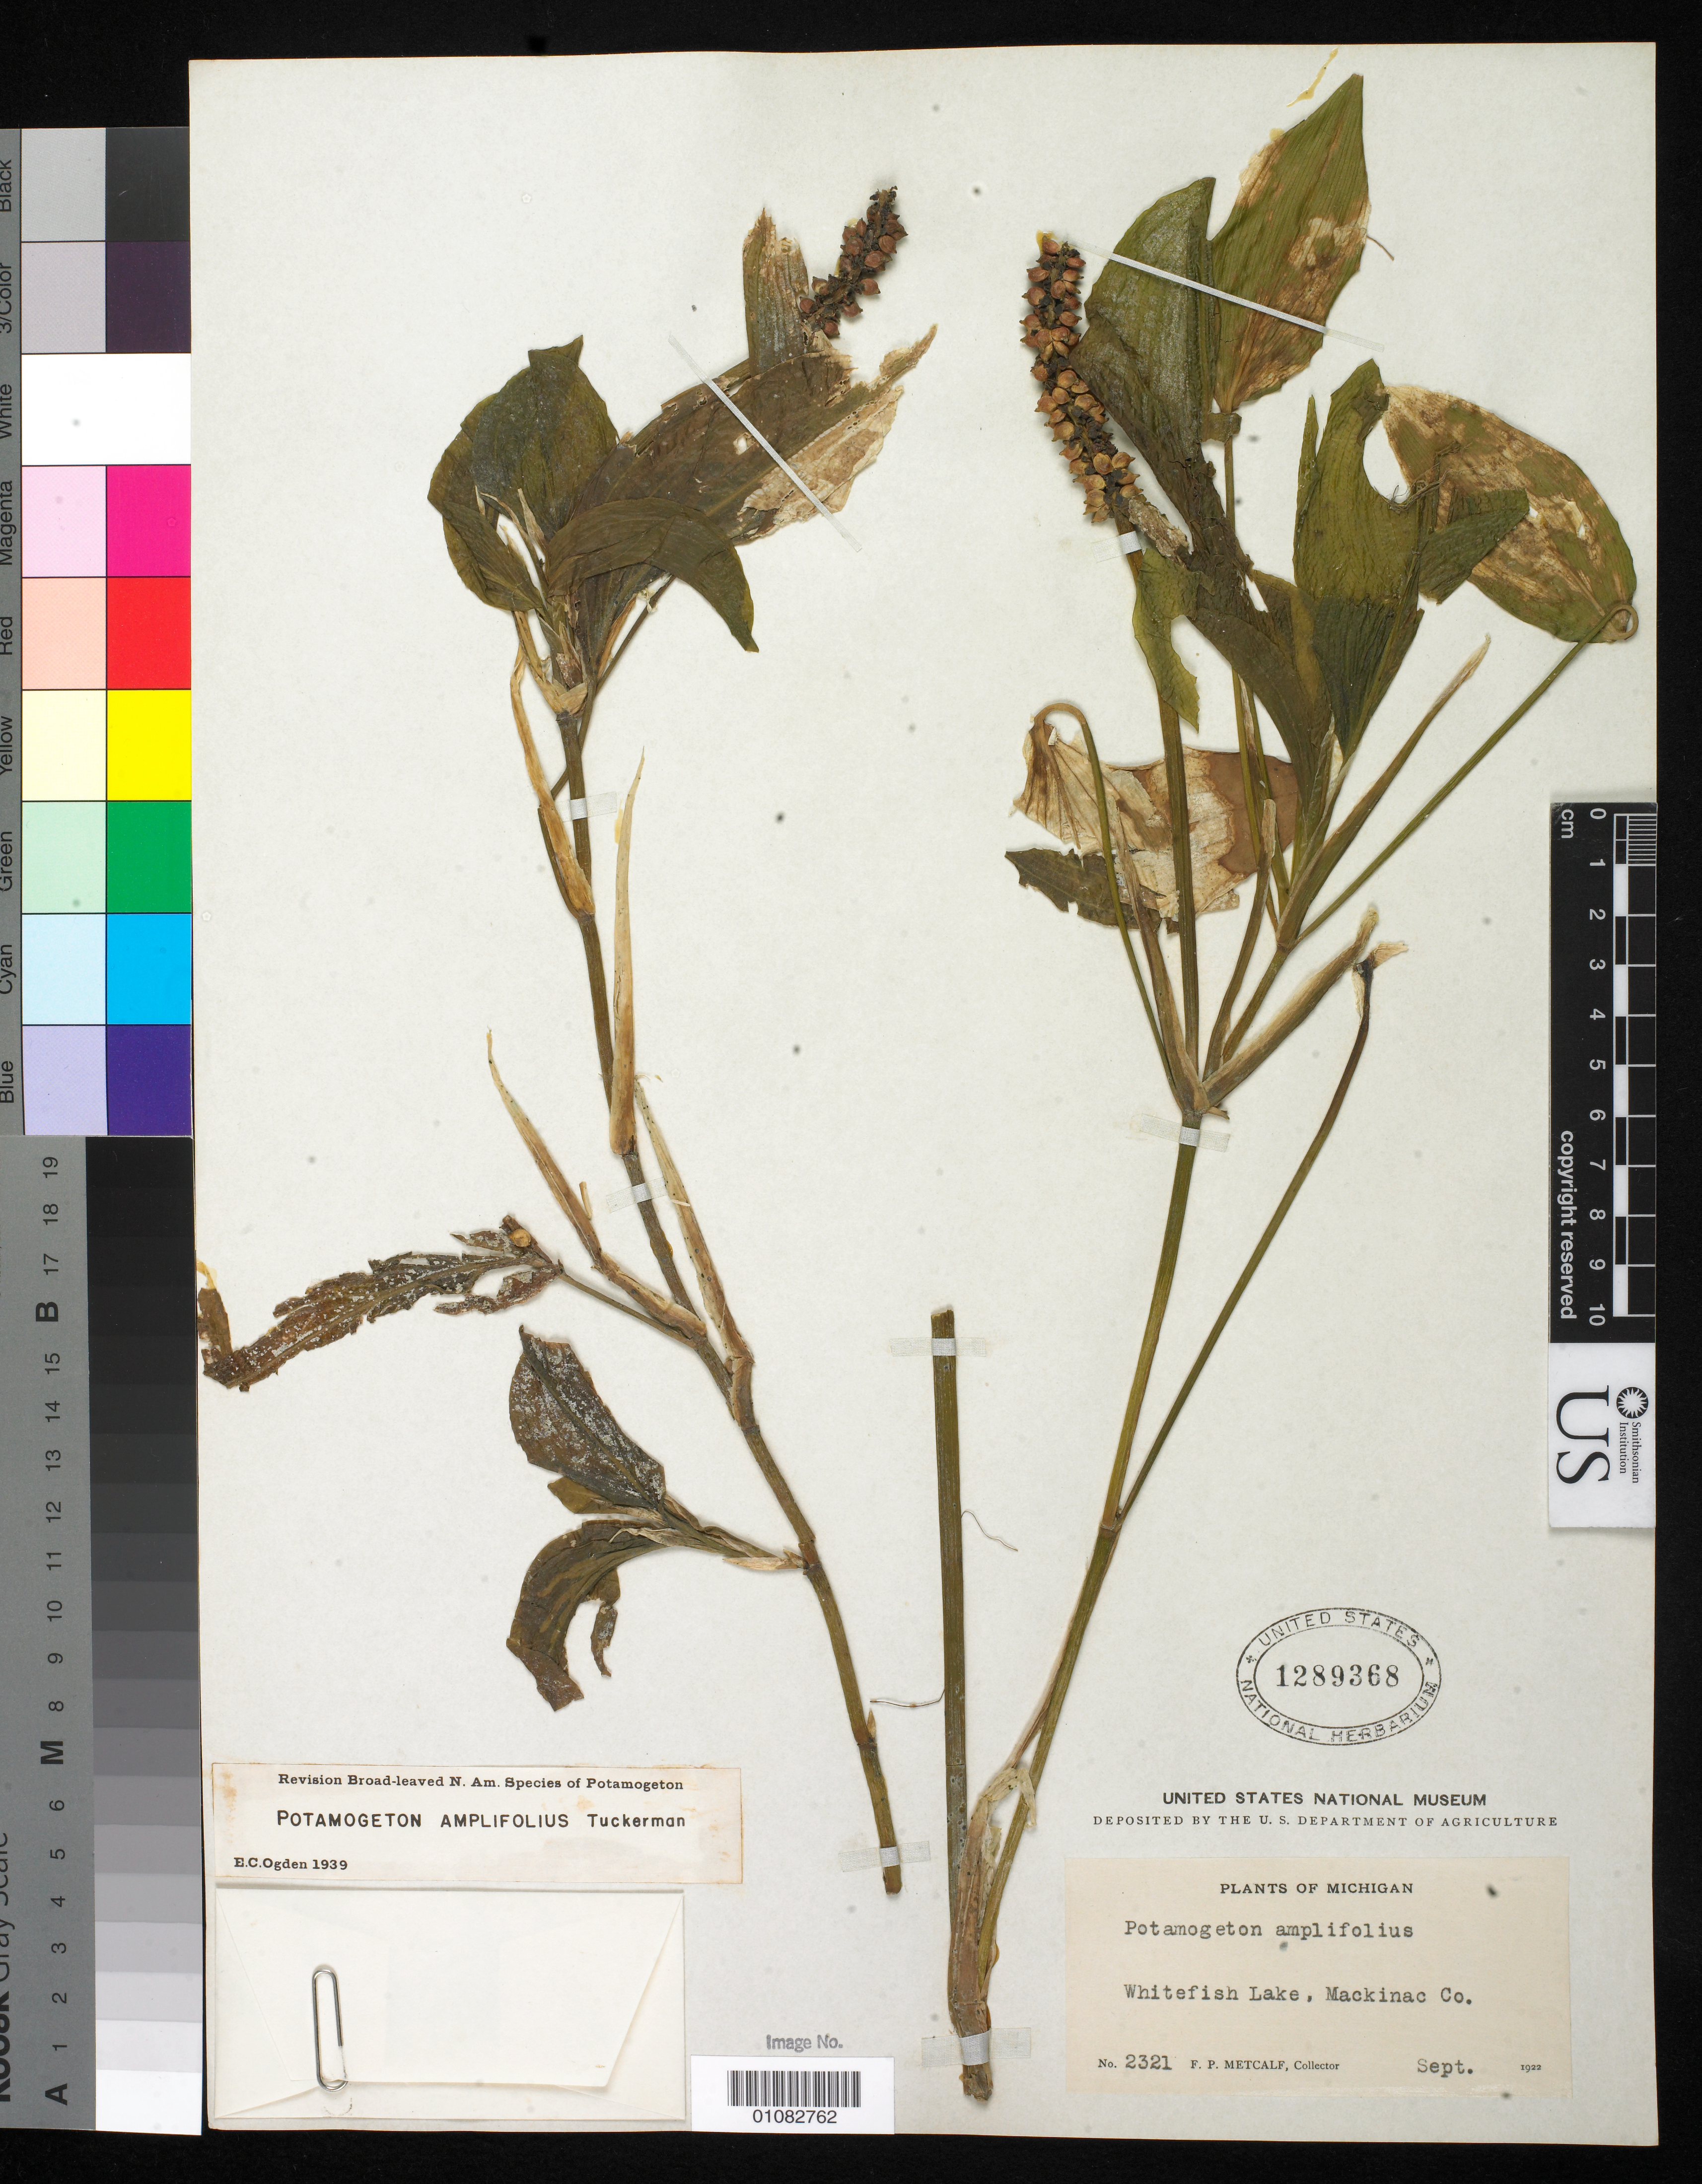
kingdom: Plantae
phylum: Tracheophyta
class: Liliopsida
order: Alismatales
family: Potamogetonaceae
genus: Potamogeton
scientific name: Potamogeton amplifolius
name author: Tuckerm.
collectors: F. P. Metcalf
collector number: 2321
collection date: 1922-09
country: United States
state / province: Michigan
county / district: Mackinac County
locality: Whitefish Lake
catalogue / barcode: US 1289368